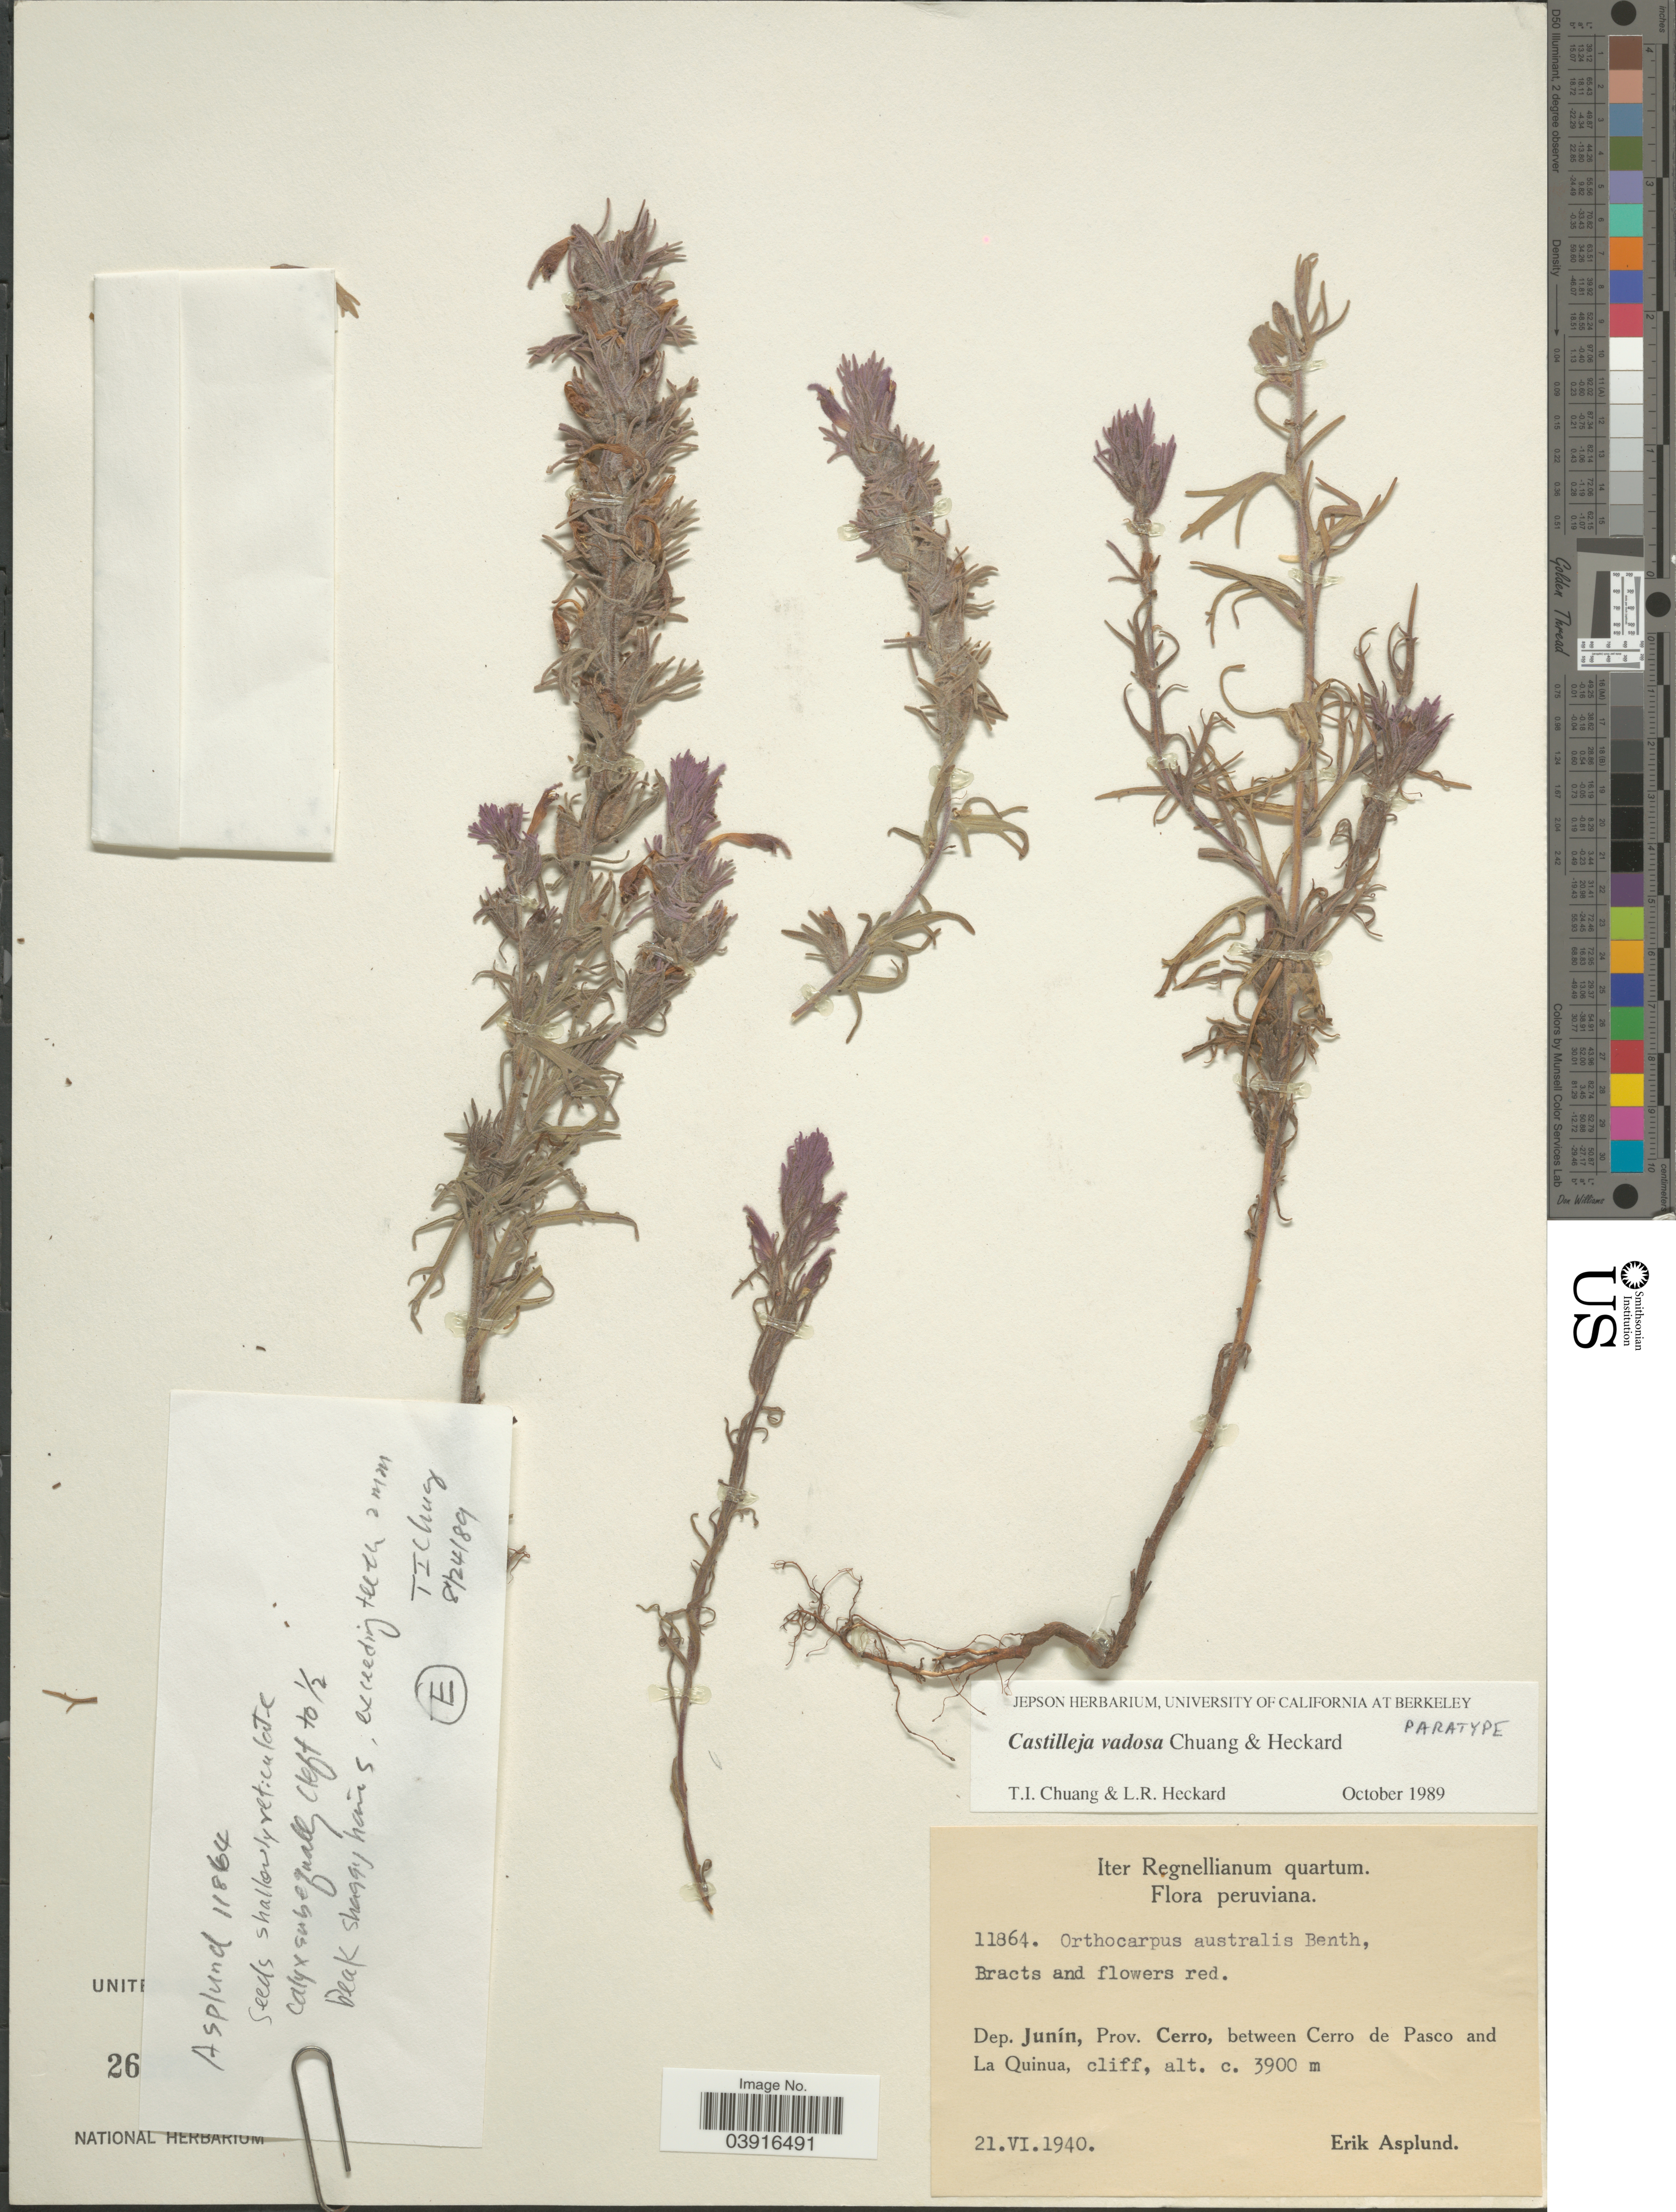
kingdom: Plantae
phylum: Tracheophyta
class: Magnoliopsida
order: Lamiales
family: Orobanchaceae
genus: Castilleja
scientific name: Castilleja vadosa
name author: T.I. Chuang & Heckard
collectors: E. Asplund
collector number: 11864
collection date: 1940-06-21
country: Peru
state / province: Junín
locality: Dep. Junín, Prov. Cerro, between Cerro de Pasco and La Quinua.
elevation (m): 3900